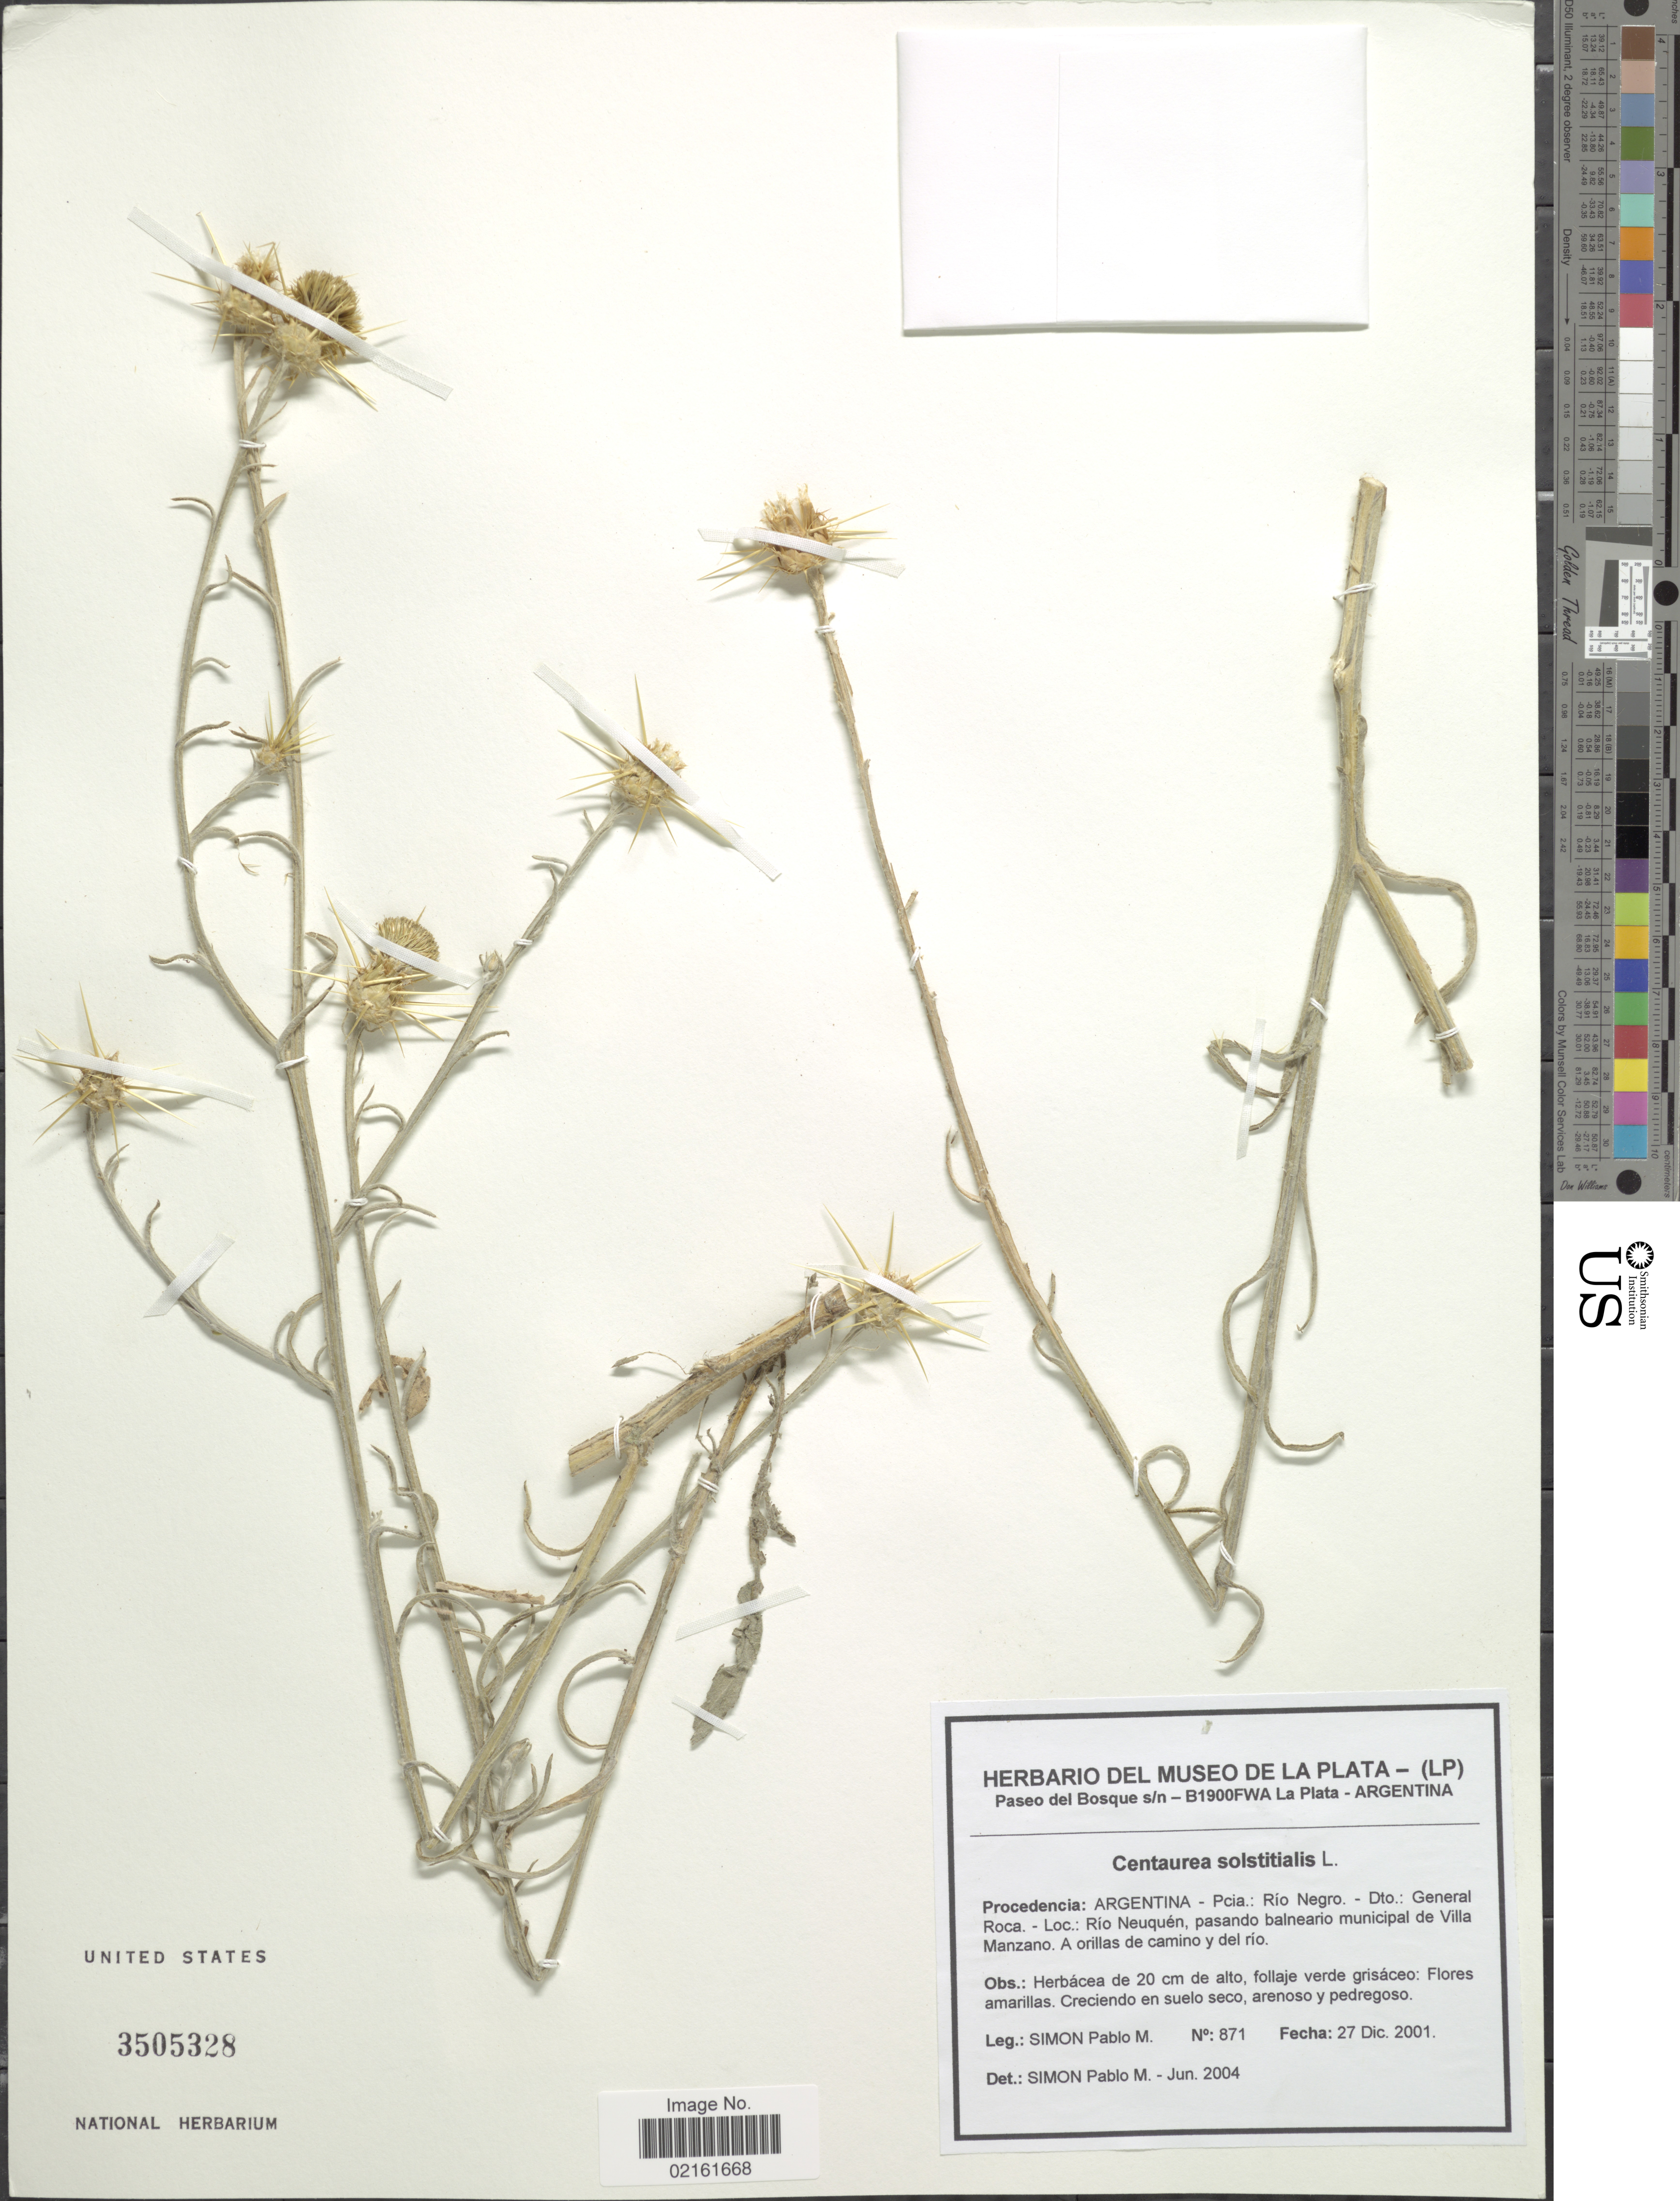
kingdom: Plantae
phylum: Tracheophyta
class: Magnoliopsida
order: Asterales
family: Asteraceae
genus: Centaurea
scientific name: Centaurea solstitialis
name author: L.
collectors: S. Pablo M.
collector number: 871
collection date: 2001-12-27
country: Argentina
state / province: Rio Negro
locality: Dto.: General Roca. Río Neuquén, pasando balneario municipal de Villa Manzano. A orillas de camino y del río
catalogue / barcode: US 3505328